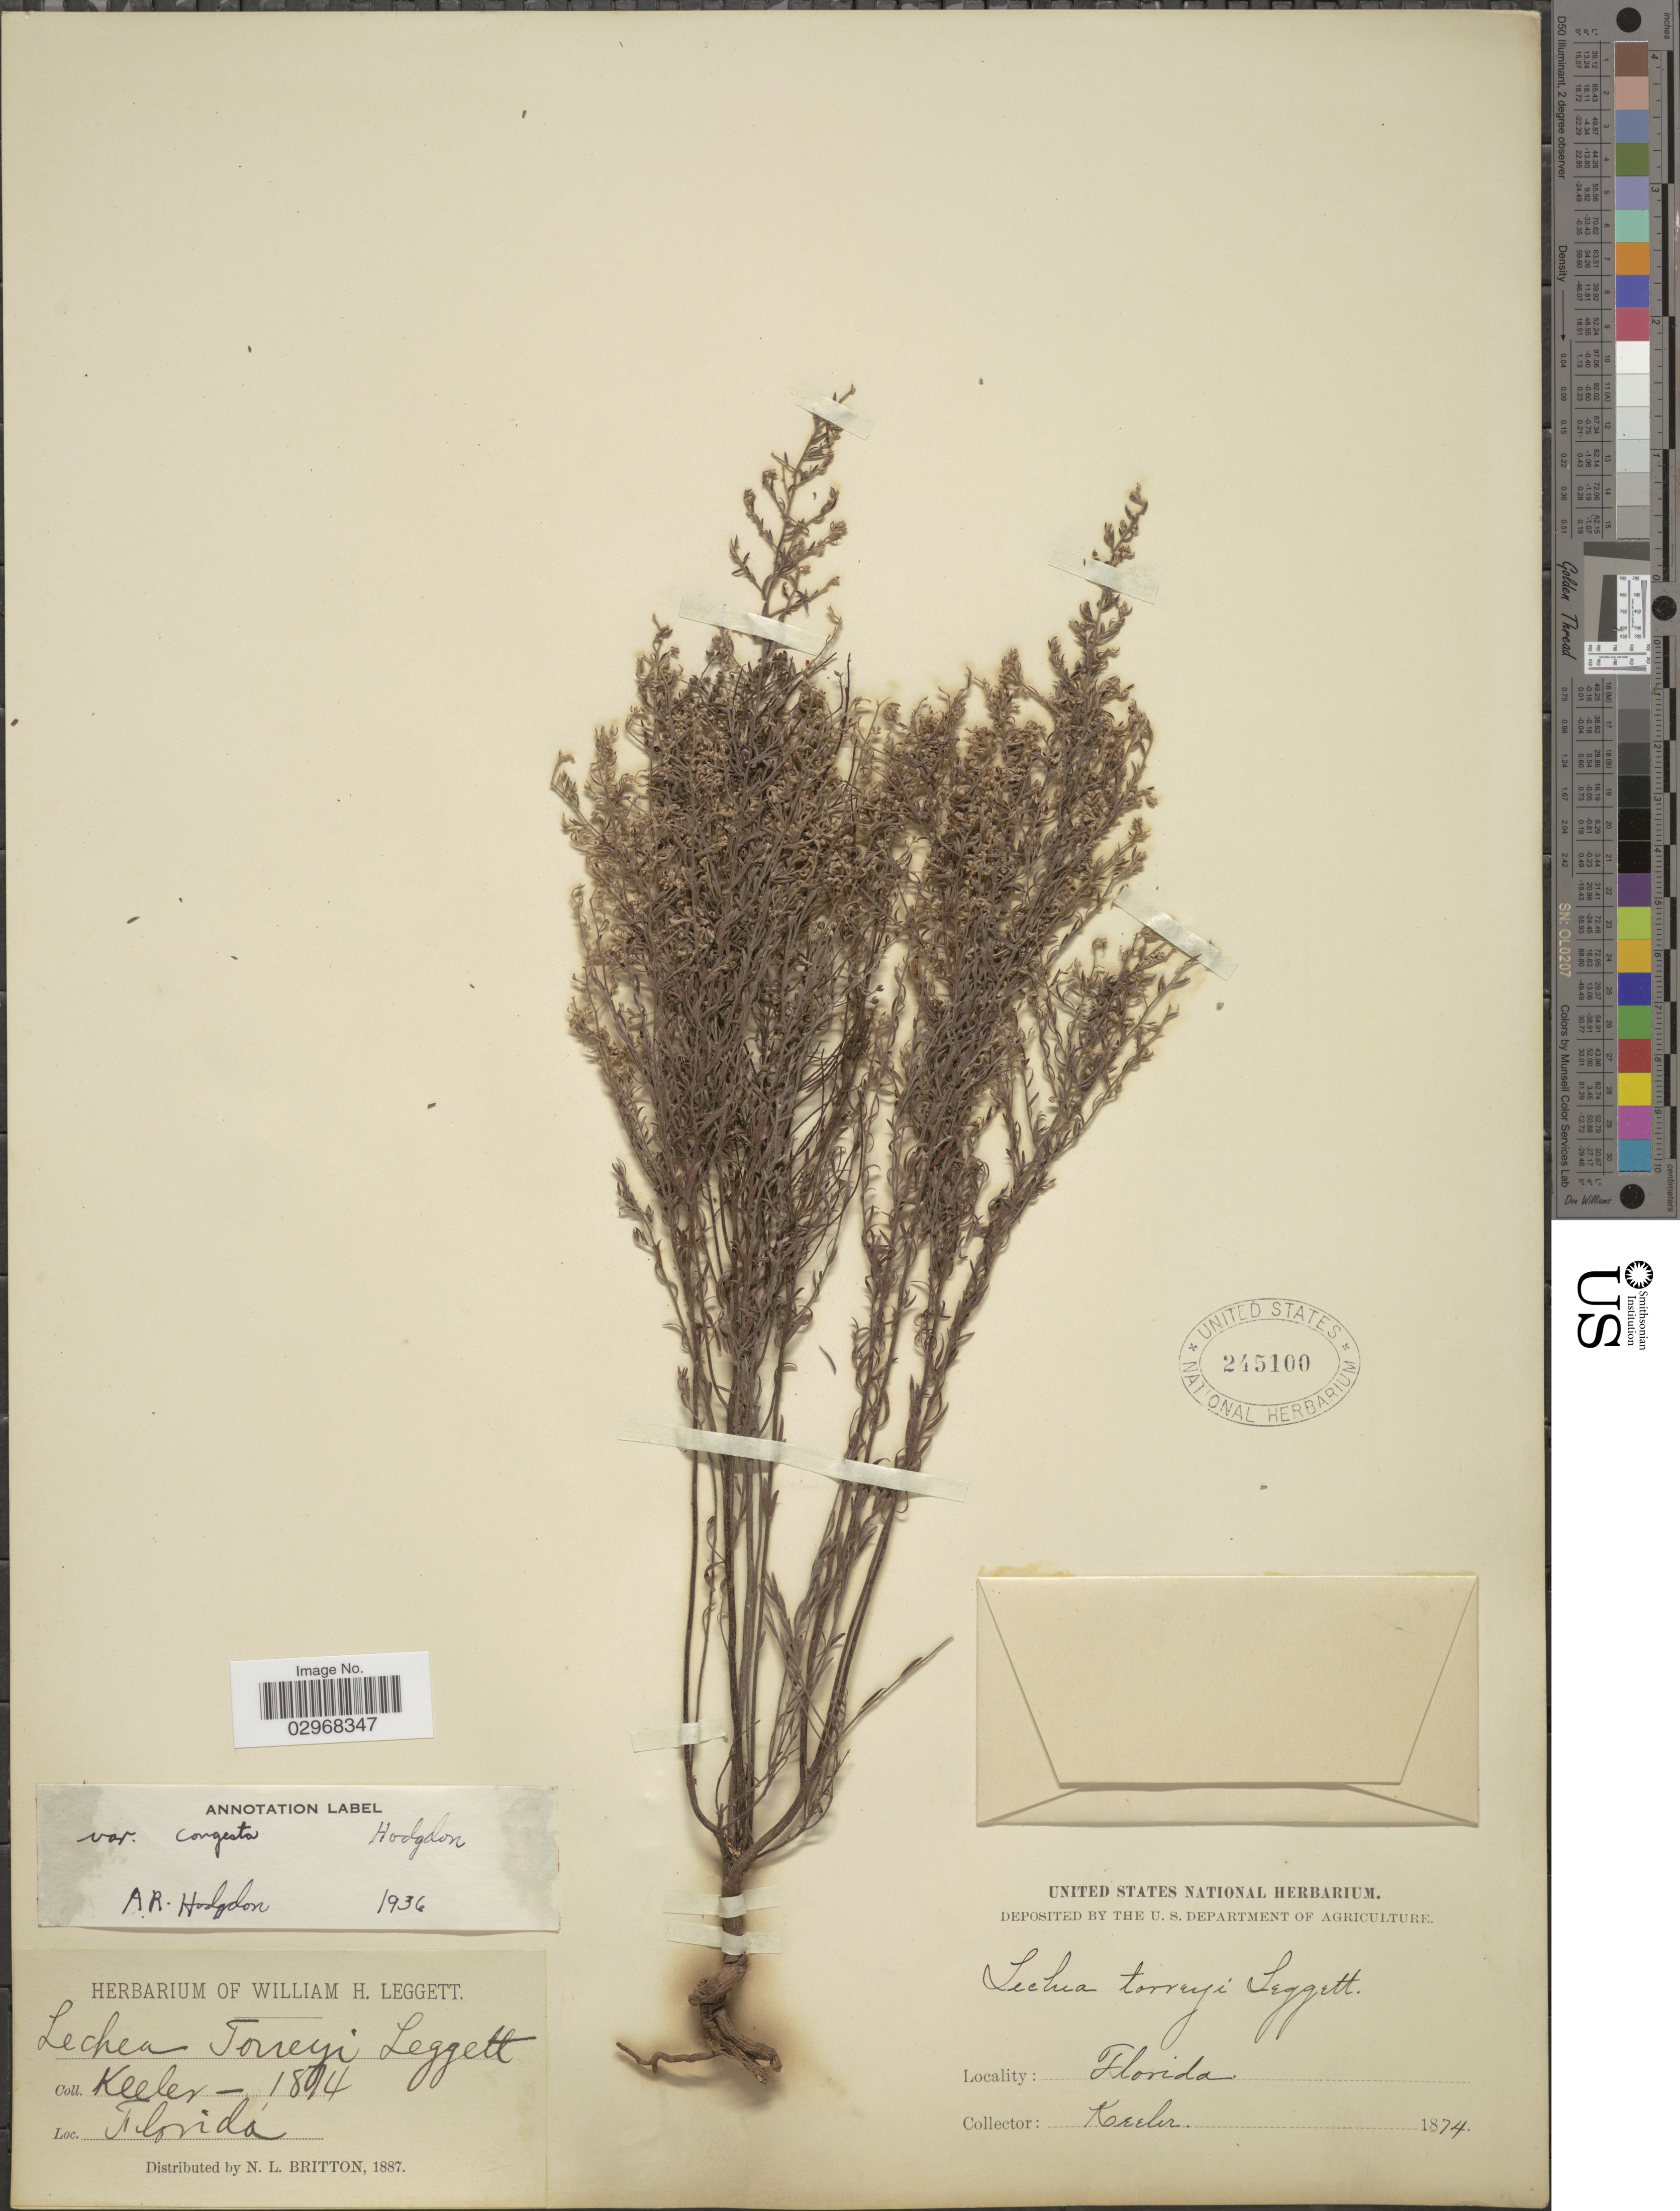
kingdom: Plantae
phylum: Tracheophyta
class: Magnoliopsida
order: Malvales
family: Cistaceae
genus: Lechea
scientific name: Lechea torreyi var. congesta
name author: Hodgdon ex D. E. Lemke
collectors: Keeler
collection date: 1874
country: United States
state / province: Florida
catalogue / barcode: US 245100